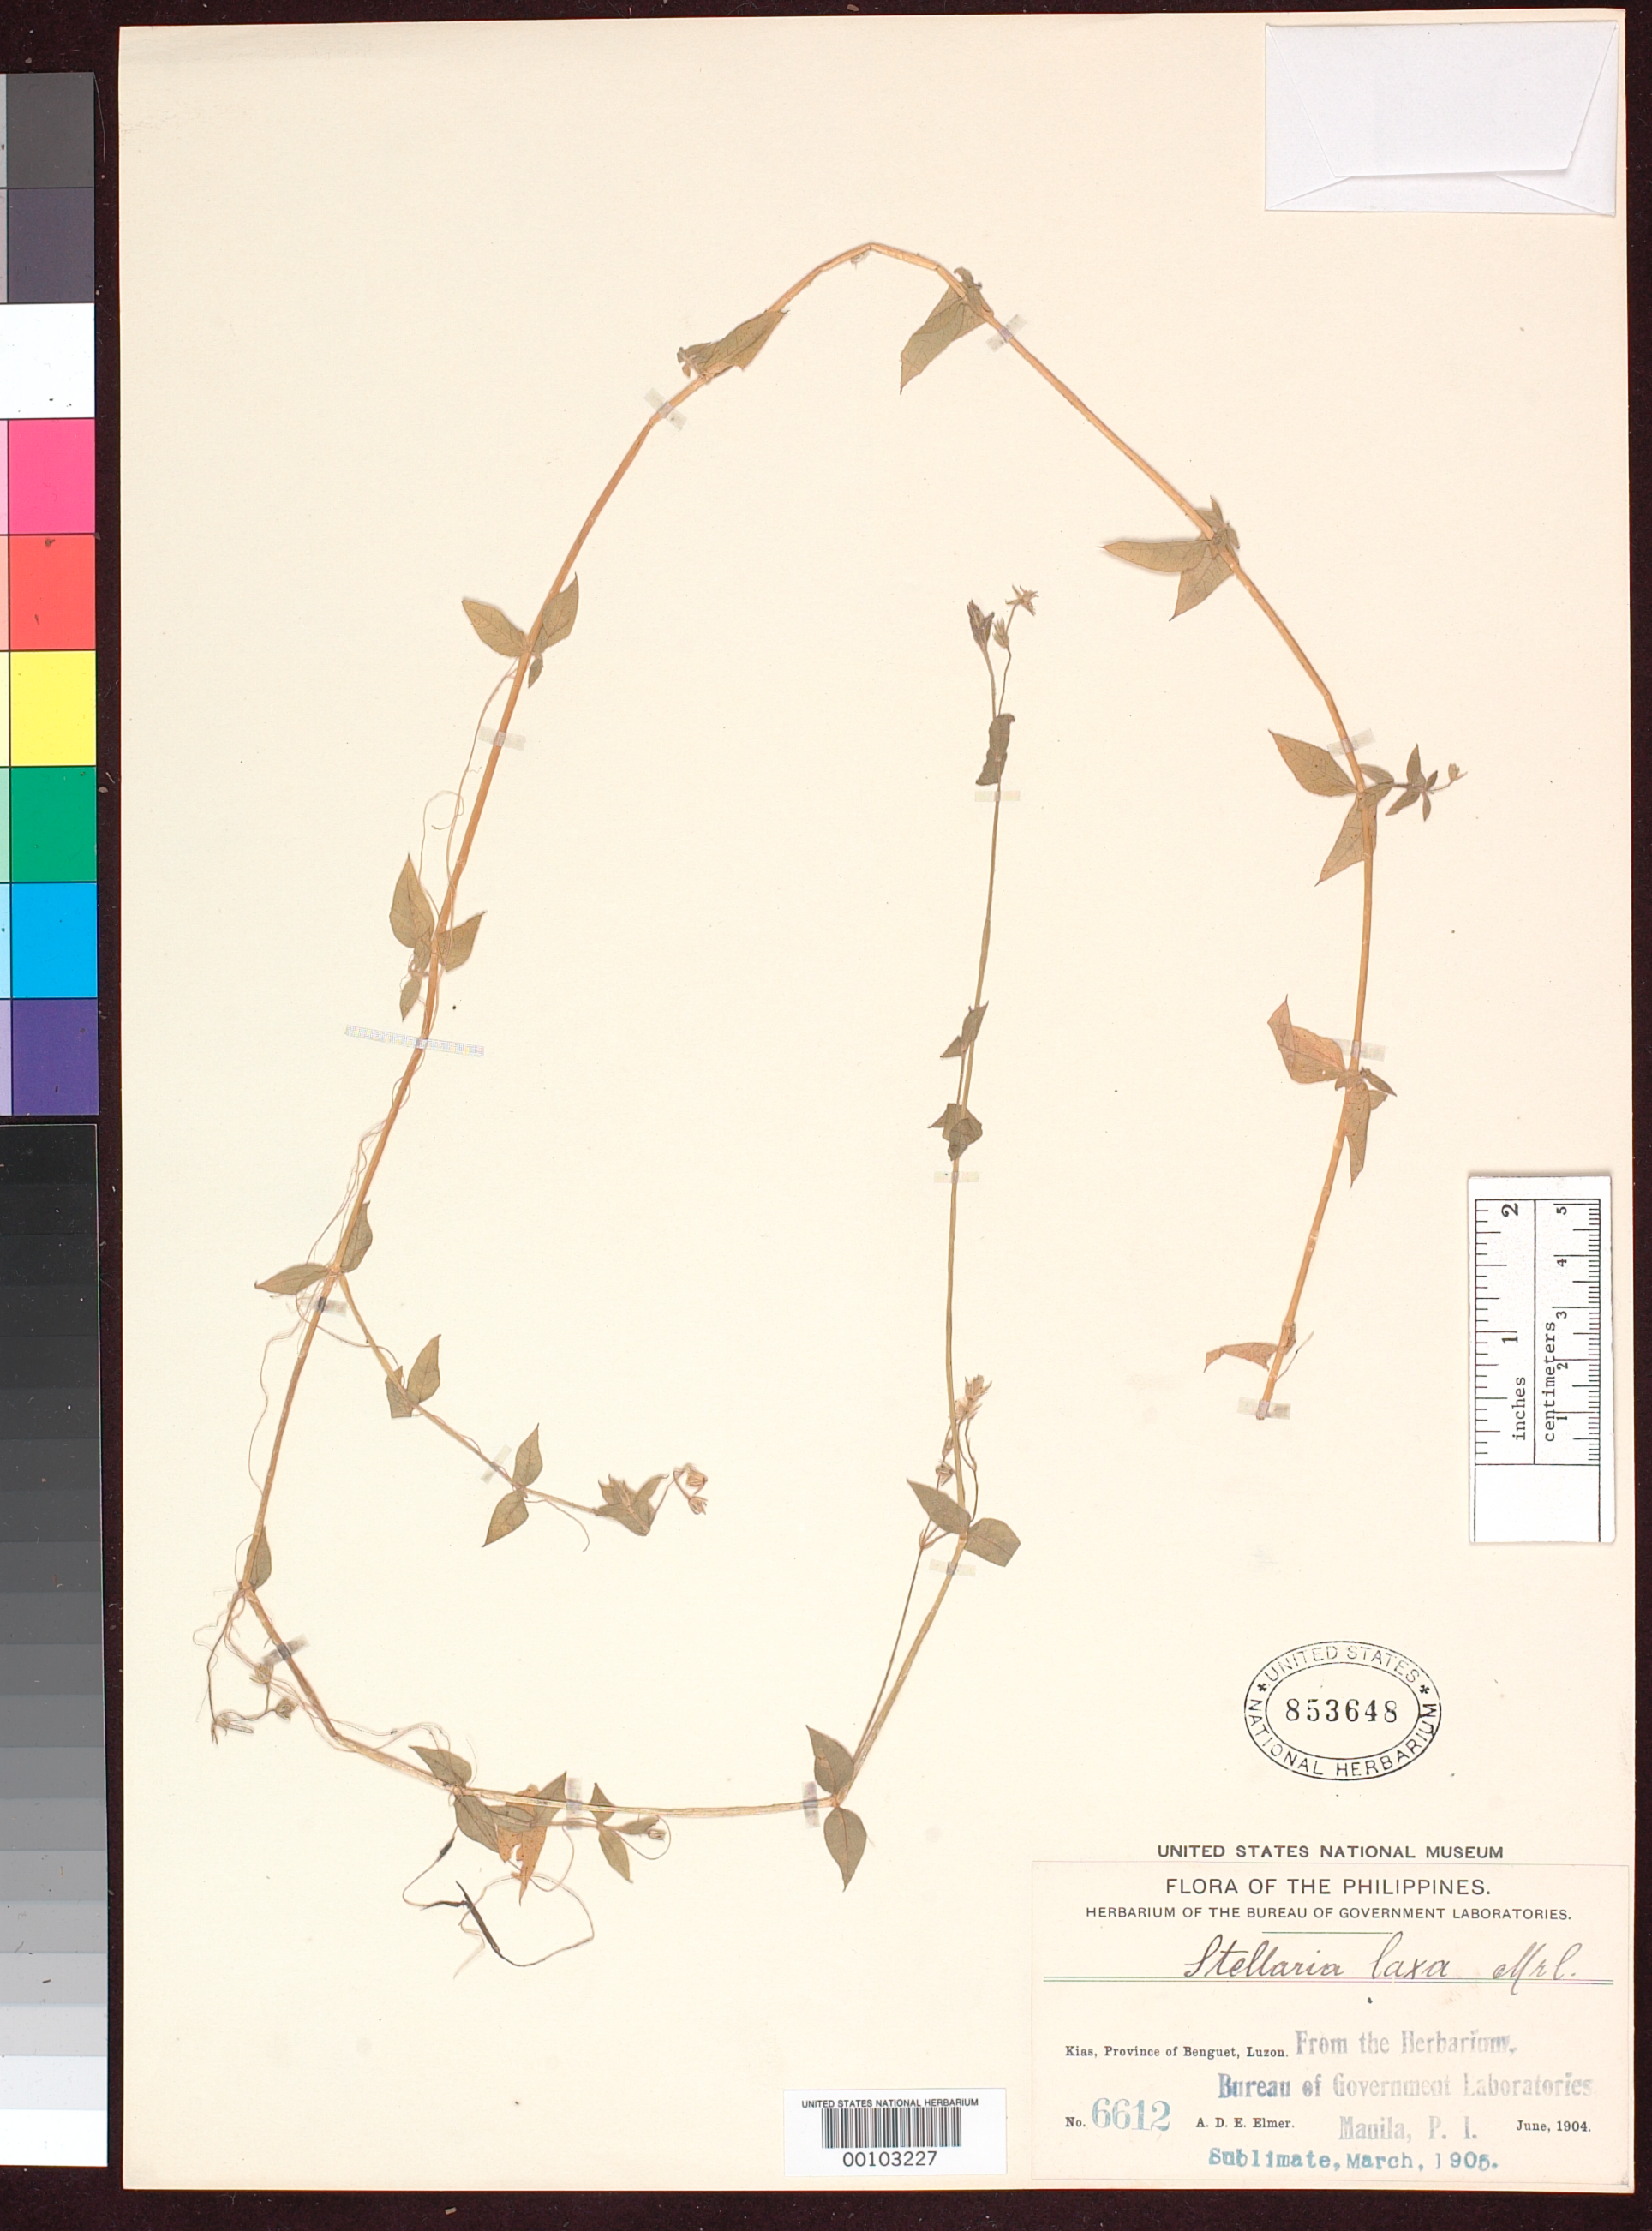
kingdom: Plantae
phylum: Tracheophyta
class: Magnoliopsida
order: Caryophyllales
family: Caryophyllaceae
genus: Stellaria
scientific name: Stellaria laxa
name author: Merr.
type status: Isotype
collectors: A. D. E. Elmer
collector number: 6612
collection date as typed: Jun 1904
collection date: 1904-06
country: Philippines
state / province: Cordillera (Administrative Region)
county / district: Benguet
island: Luzon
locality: Kias.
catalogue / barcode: US 853648